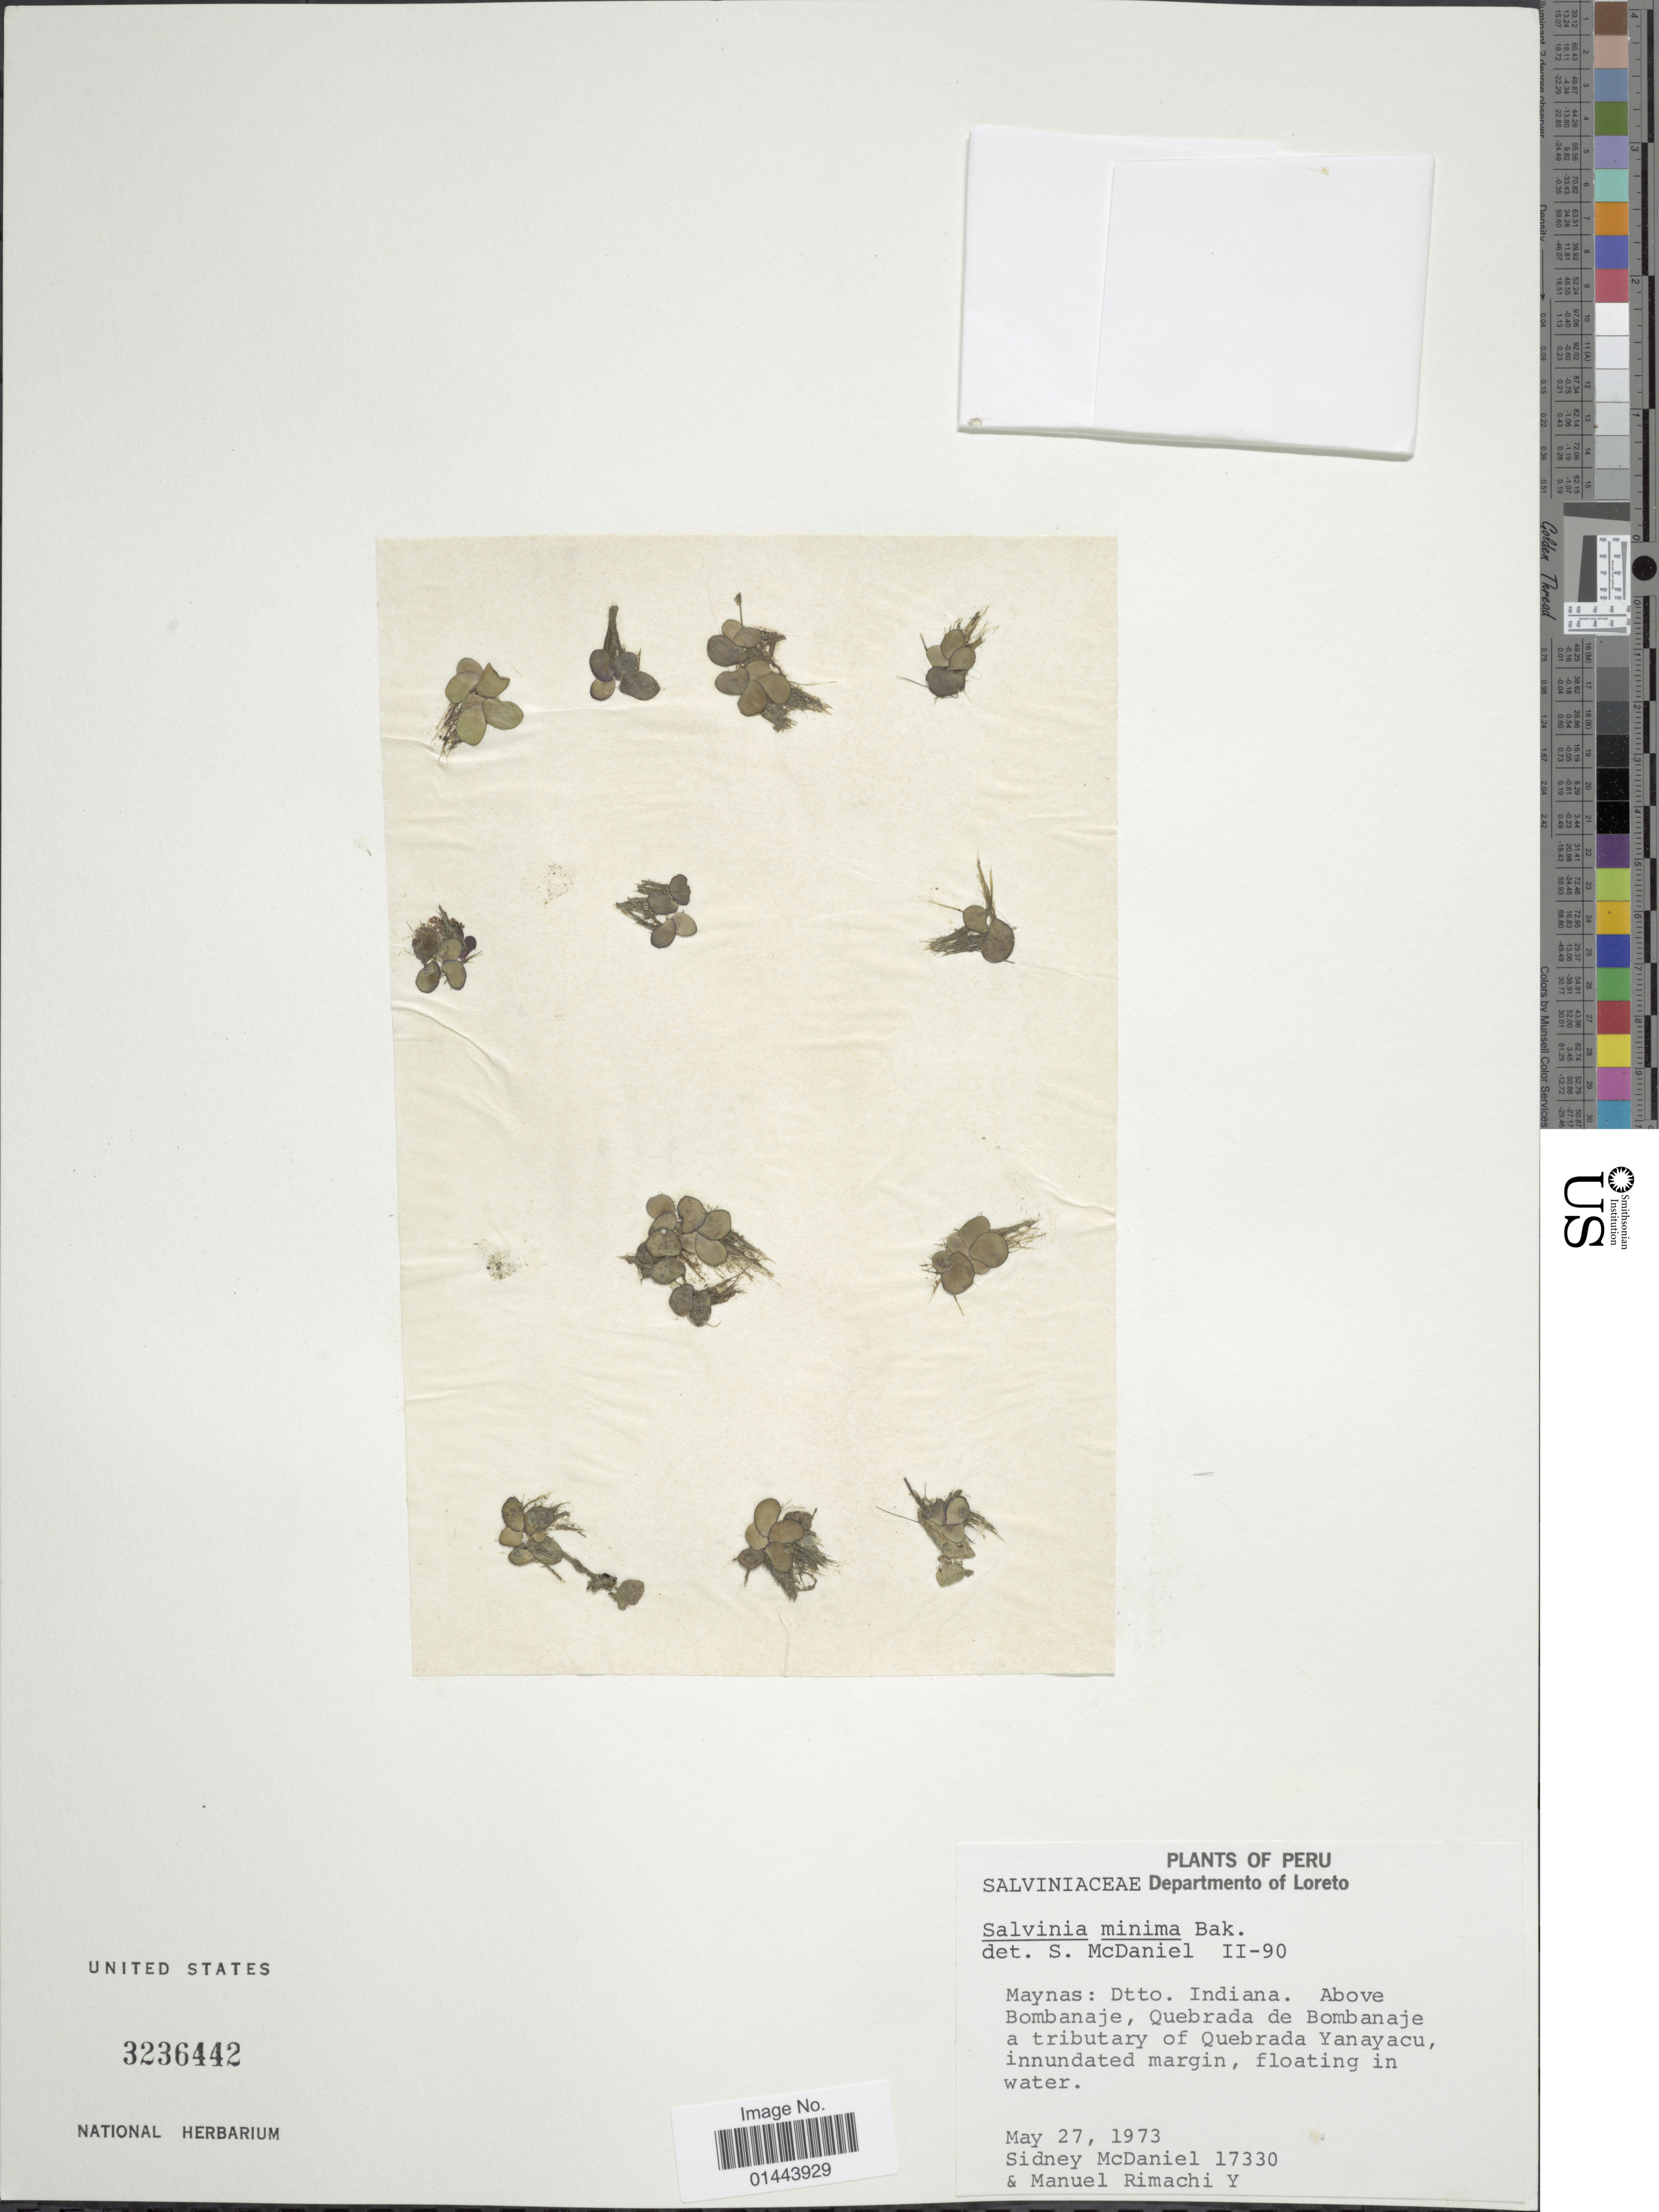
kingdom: Plantae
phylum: Tracheophyta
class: Polypodiopsida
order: Salviniales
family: Salviniaceae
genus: Salvinia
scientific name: Salvinia minima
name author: Baker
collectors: S. McDaniel & M. Rimachi Y.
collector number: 17330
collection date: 1973-05-27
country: Peru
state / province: Loreto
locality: Maynas: Dtto. Indiana, above Bombanaje, Quebrada de Bombanaje a tributary of Quebrada Yanayacu, innundated margin, floating in water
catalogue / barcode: US 3236442